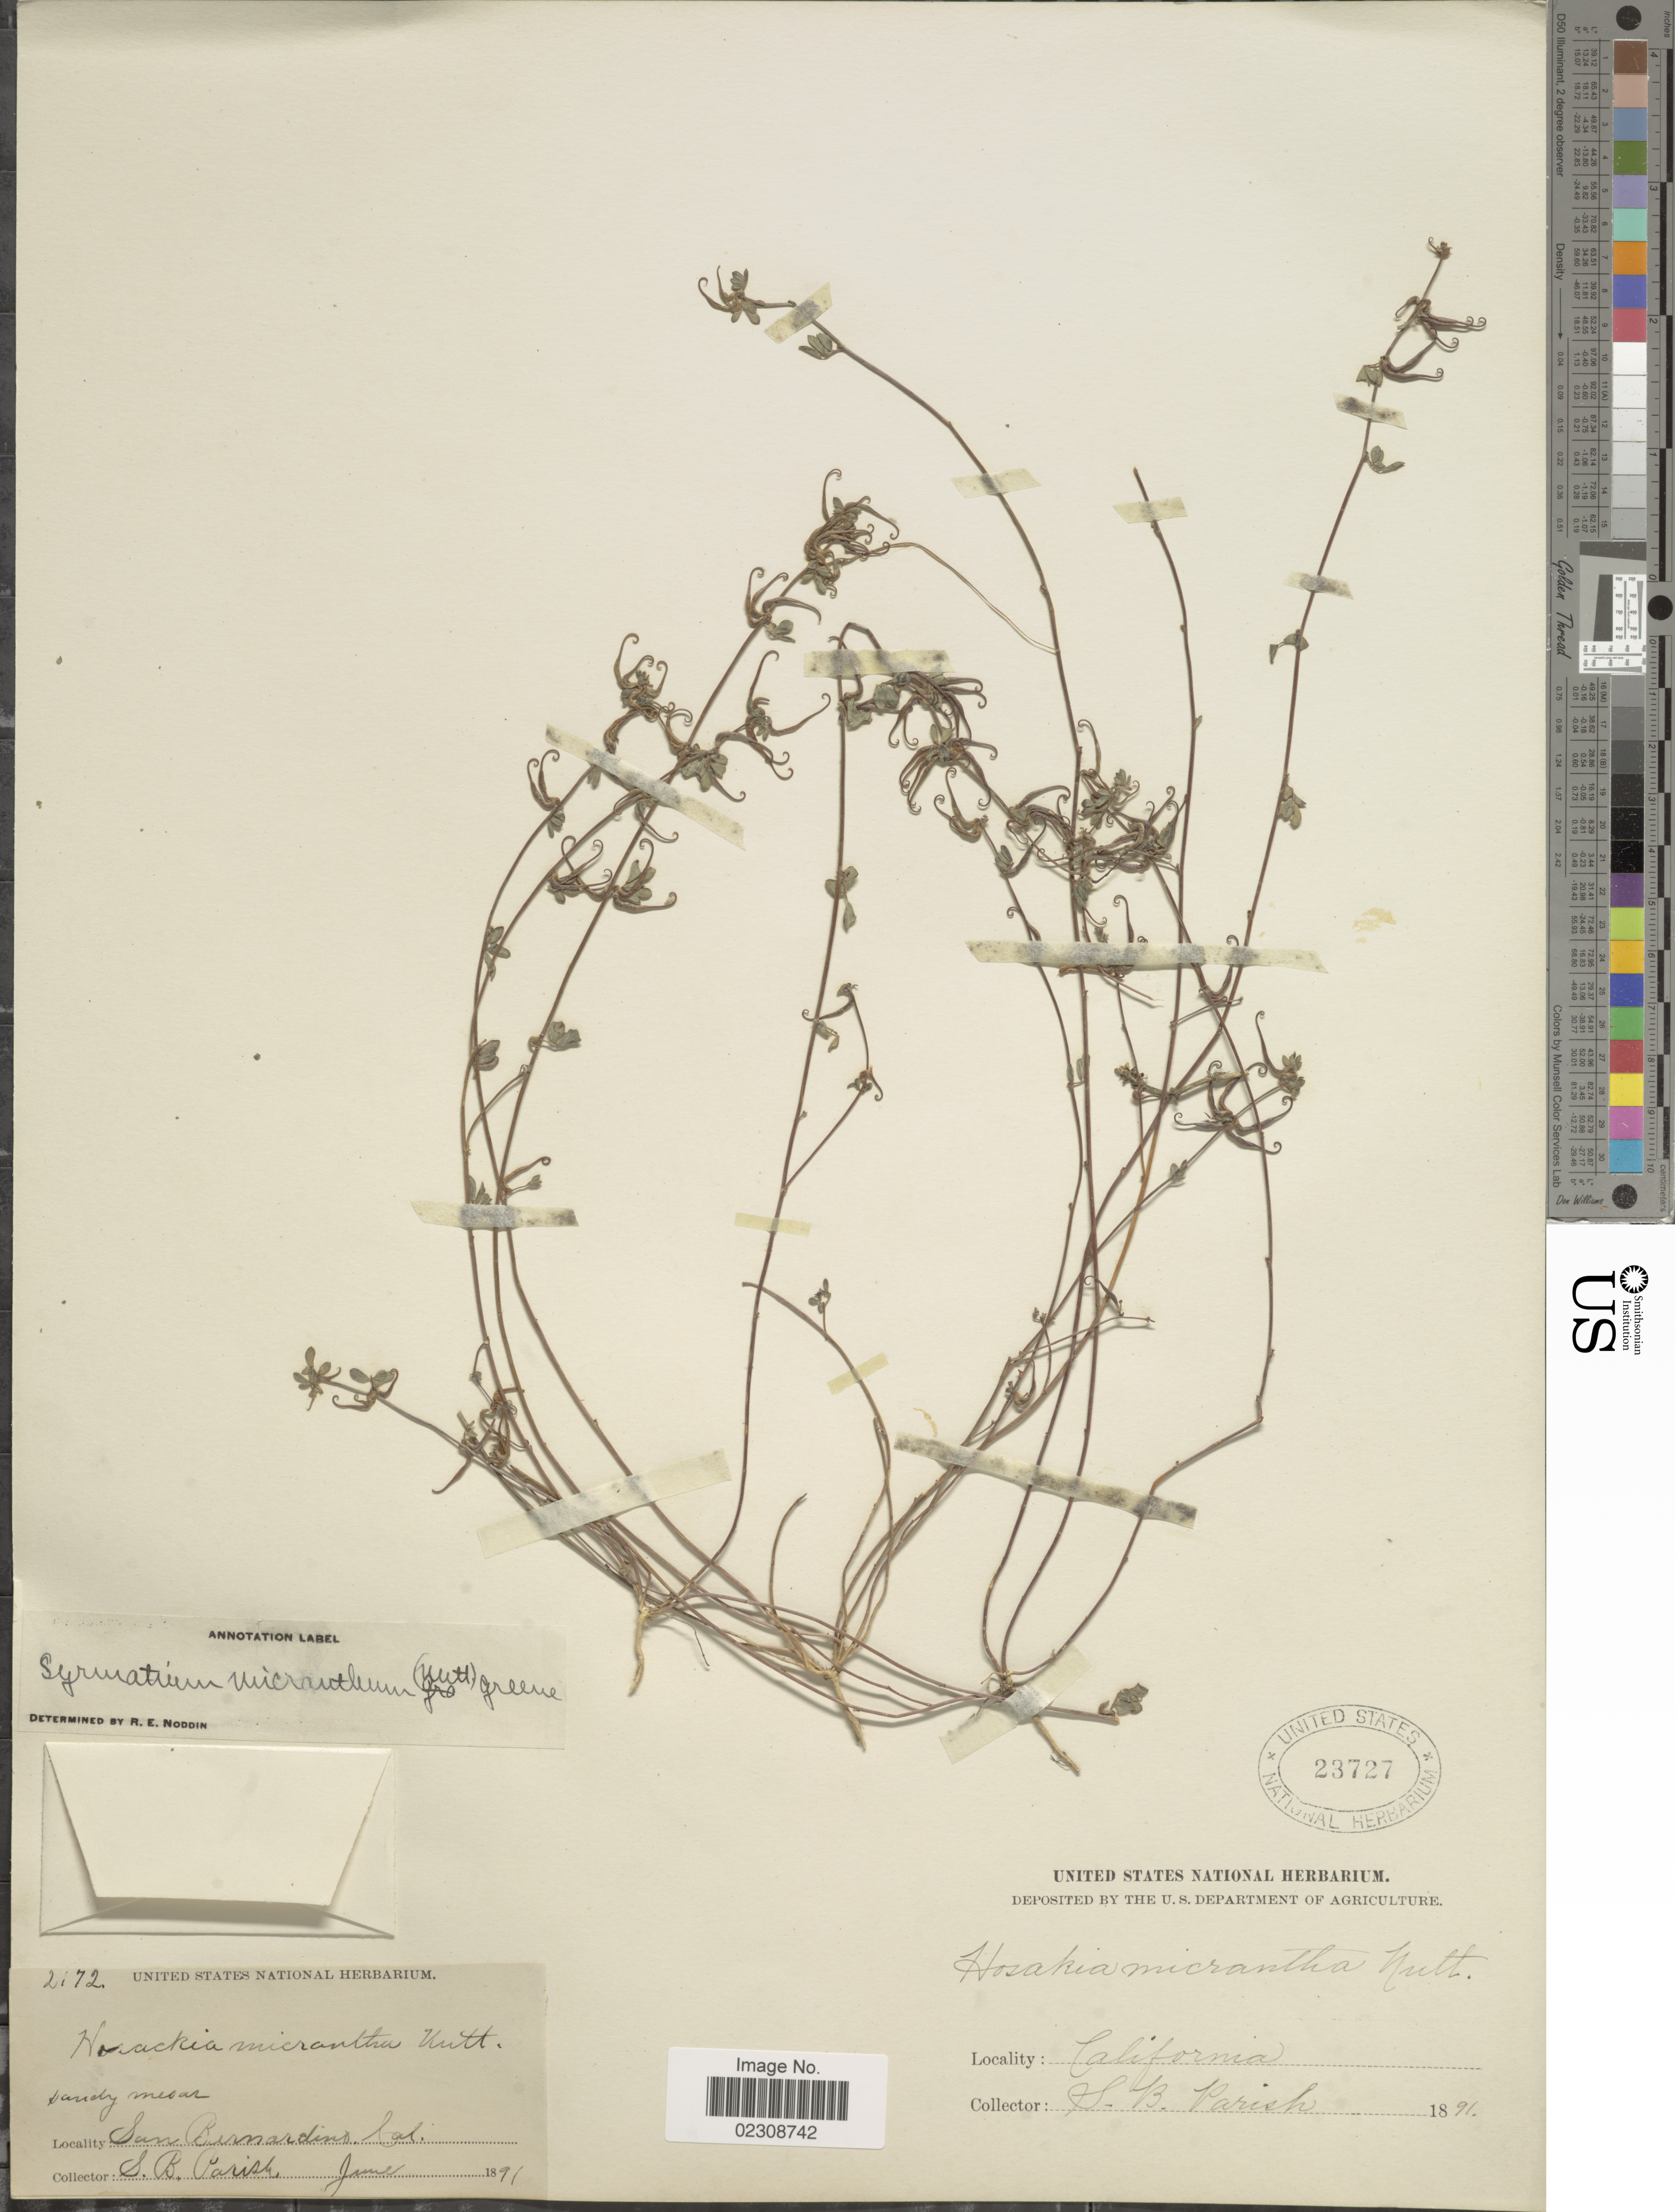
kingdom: Plantae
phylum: Tracheophyta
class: Magnoliopsida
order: Fabales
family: Fabaceae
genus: Syrmatium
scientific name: Syrmatium micranthum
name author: (Torr. & A. Gray) Greene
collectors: S. B. Parish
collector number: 2172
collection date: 1891-06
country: United States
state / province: California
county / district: San Bernardino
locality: San Bernardino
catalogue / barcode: US 23727